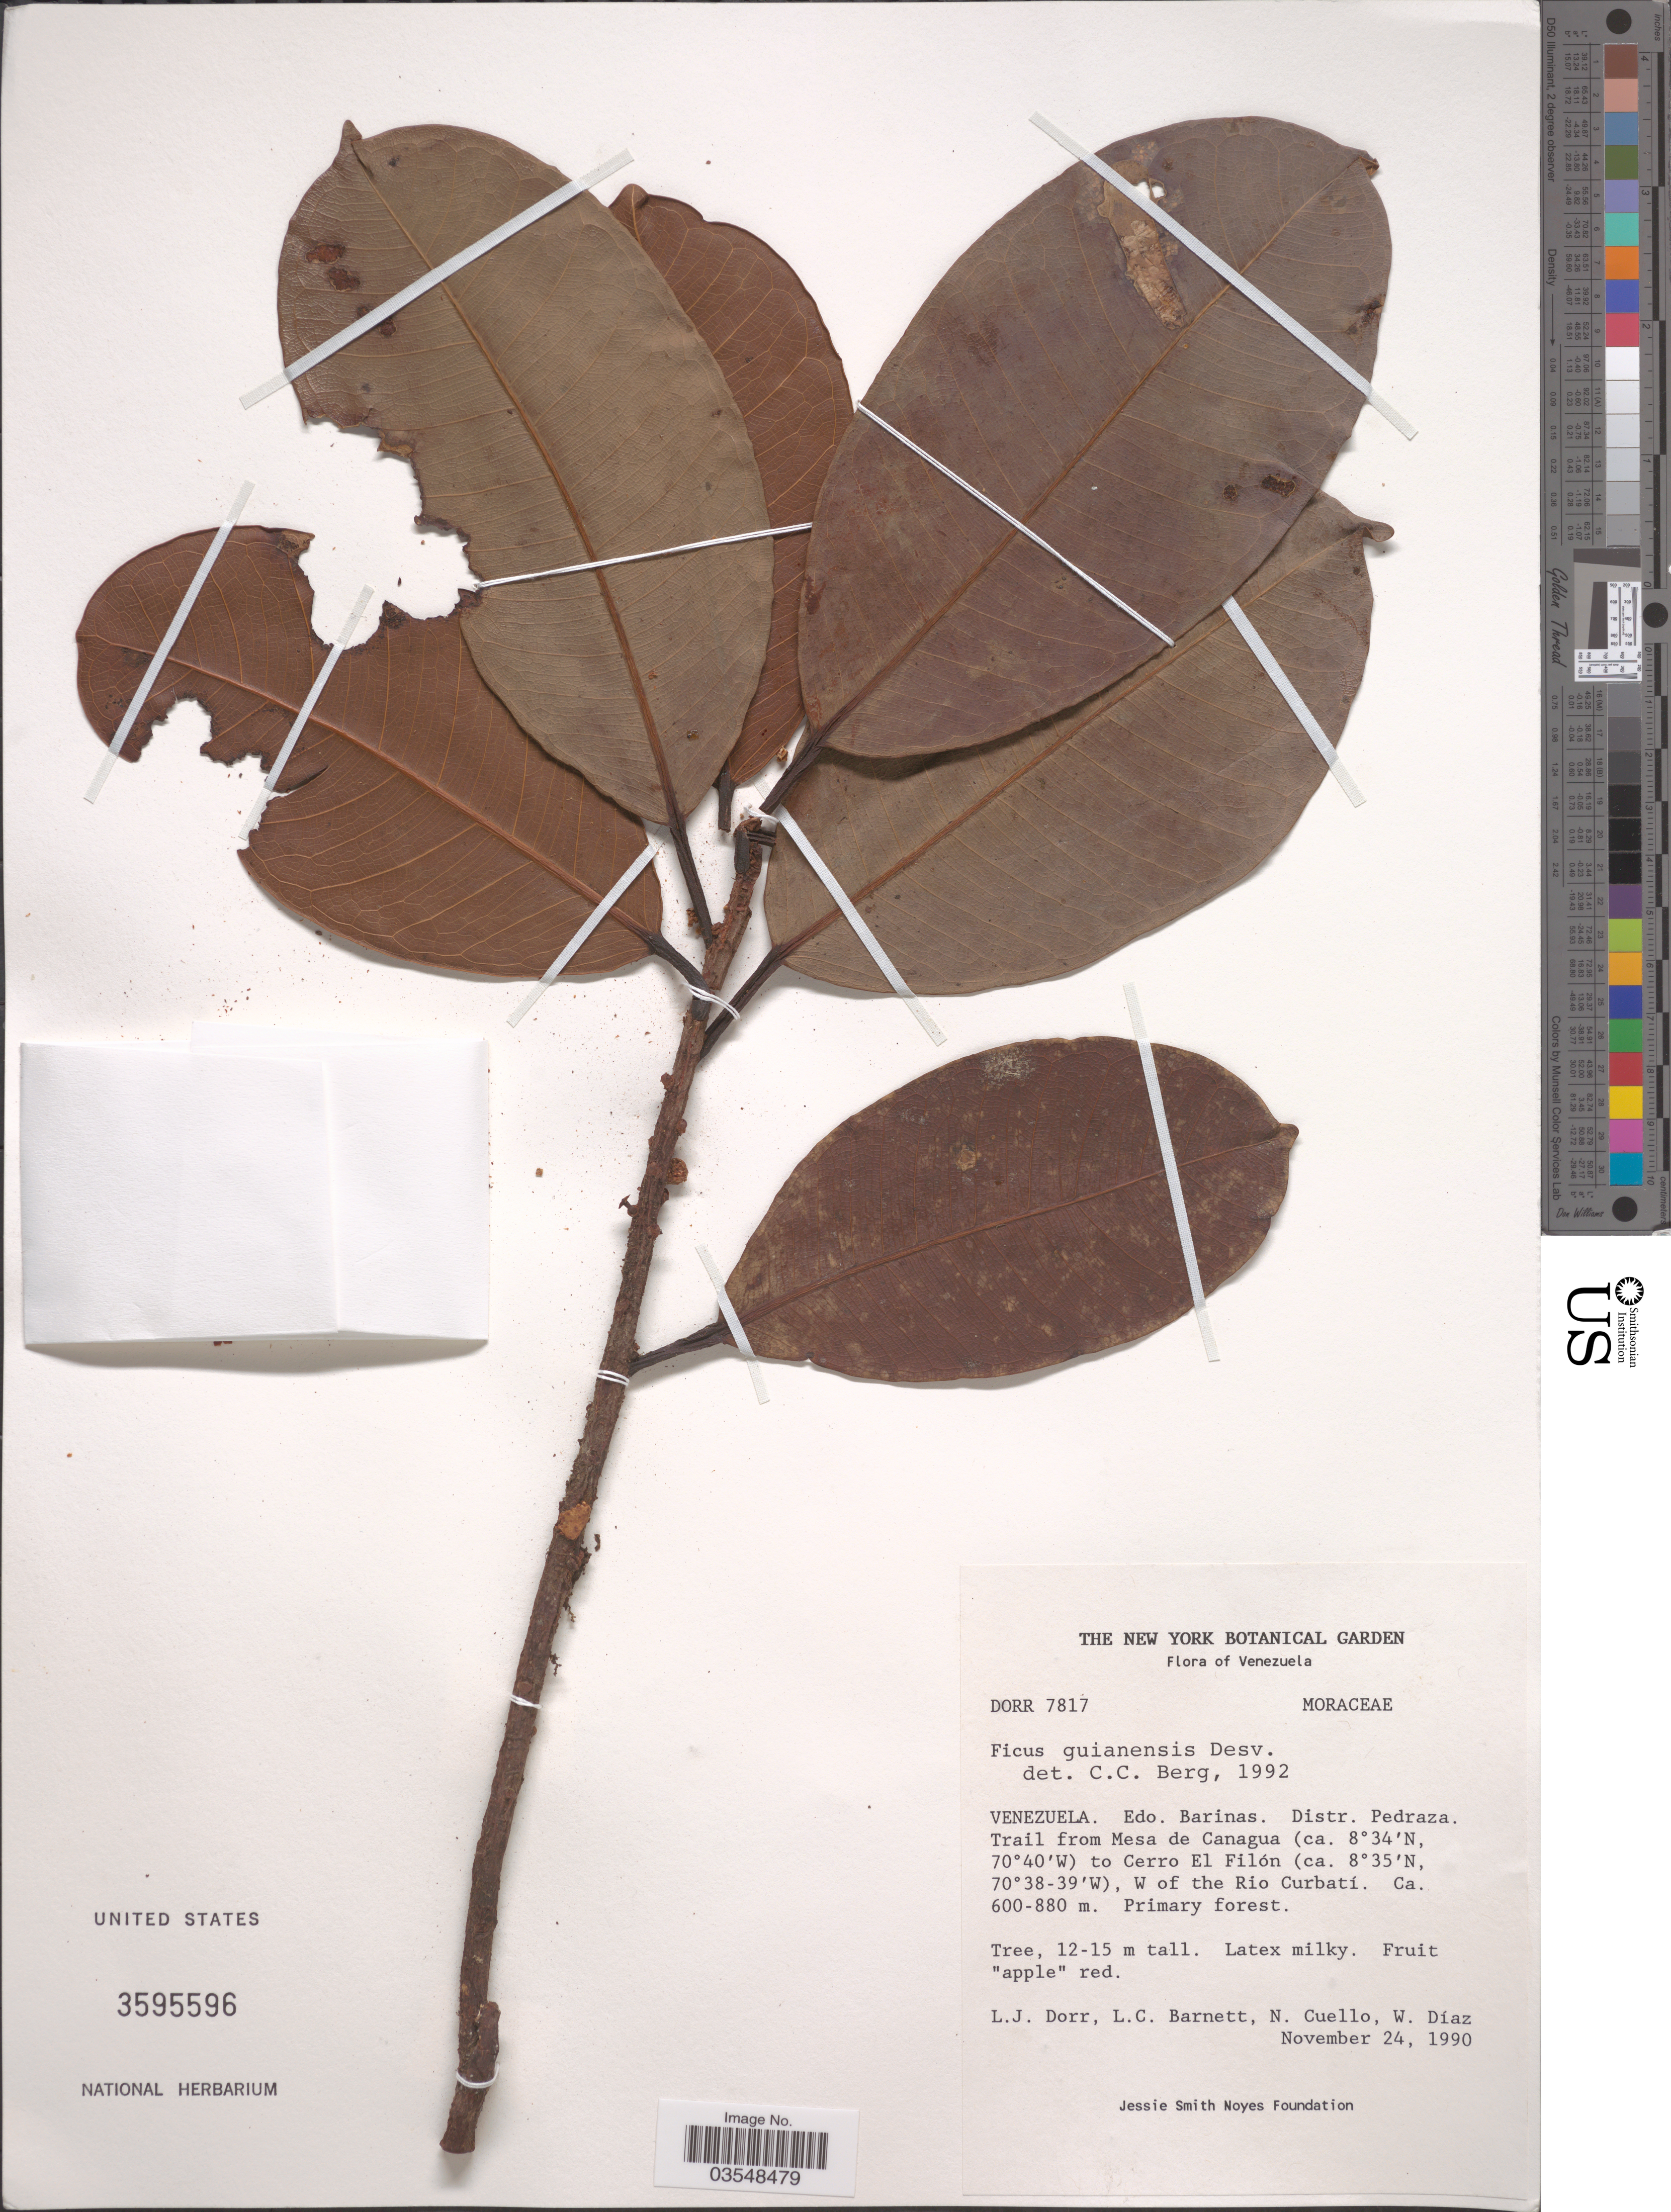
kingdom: Plantae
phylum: Tracheophyta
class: Magnoliopsida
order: Rosales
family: Moraceae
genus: Ficus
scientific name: Ficus guianensis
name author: Desv. ex Ham.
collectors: L. J. Dorr, L. C. Barnett, N. L. Cuello & W. Díaz P.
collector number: Dorr7817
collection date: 1990-11-24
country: Venezuela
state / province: Barinas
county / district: Pedraza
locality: Trail from Mesa de Canagua to Cerro El Filón, W of the Rio Curbatí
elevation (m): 600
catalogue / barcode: US 3595596